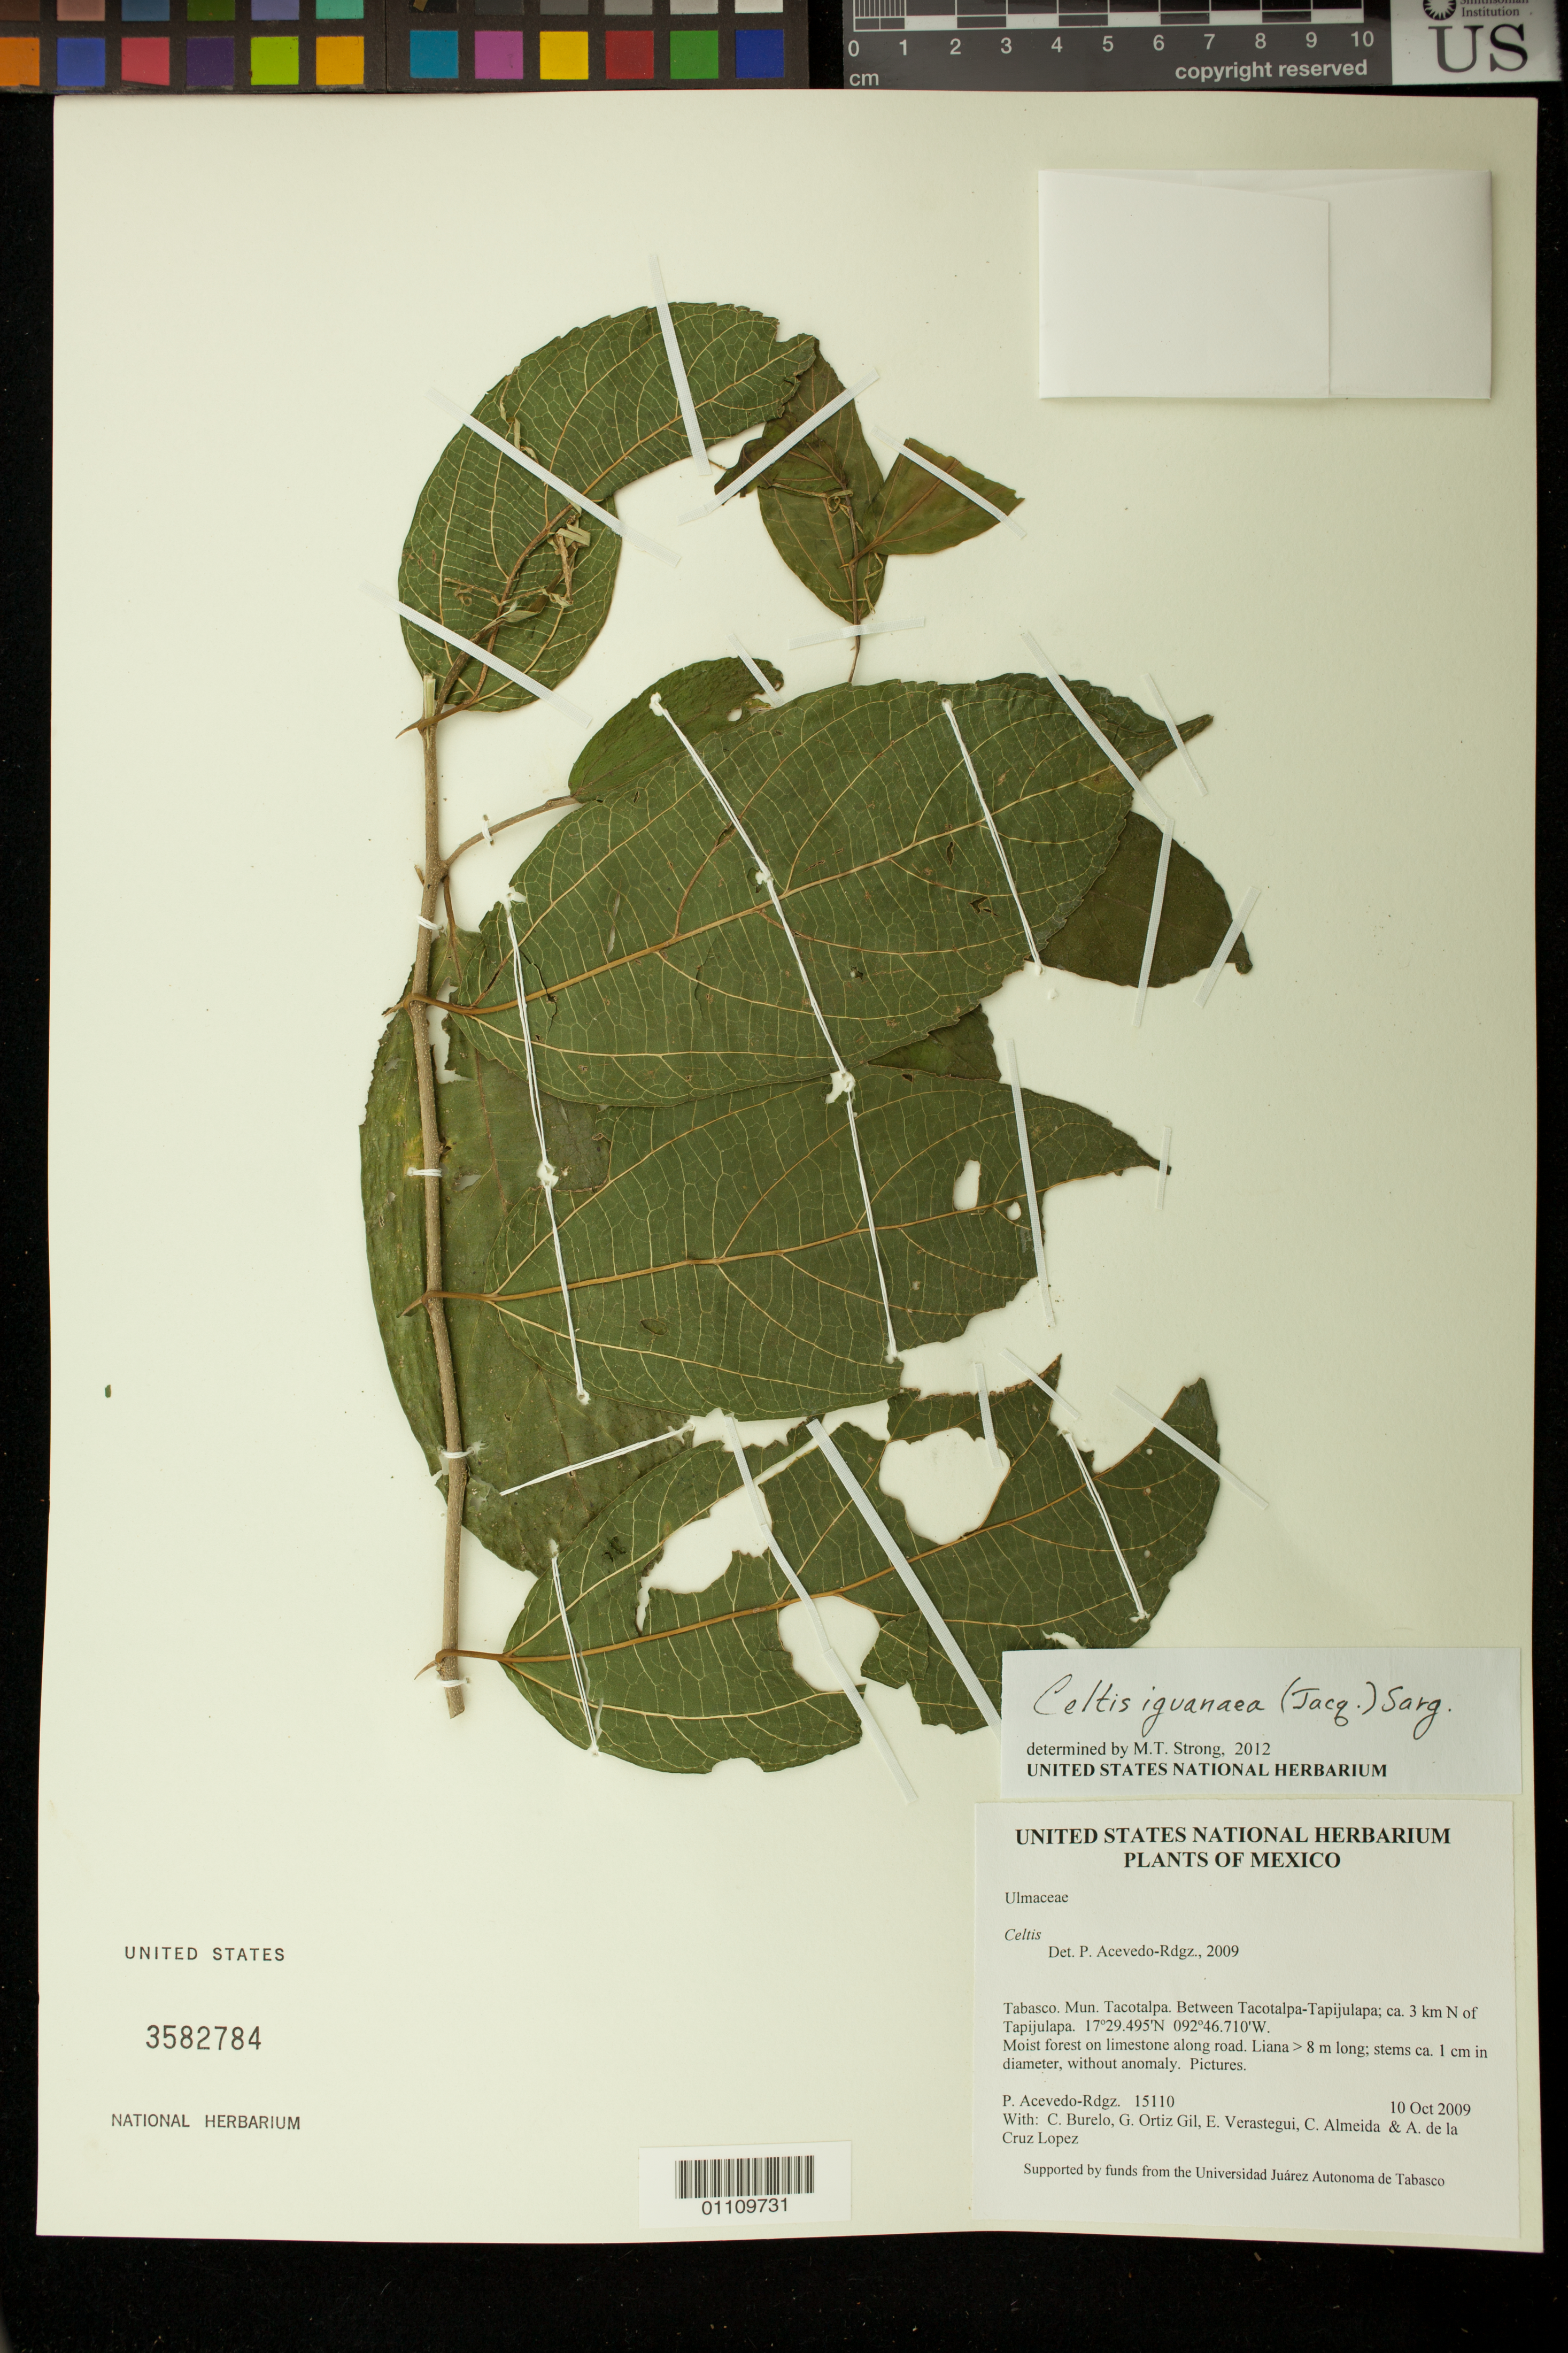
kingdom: Plantae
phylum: Tracheophyta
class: Magnoliopsida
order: Rosales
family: Cannabaceae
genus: Celtis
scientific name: Celtis iguanaea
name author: (Jacq.) Sarg.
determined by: Strong, M. T., (US), Smithsonian Institution - National Museum of Natural History (UNITED STATES)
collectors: P. Acevedo-Rodr., C. Burelo, G. Ortiz, E. Verastegui, C. Almeida & A. de la Cruz Lopez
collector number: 15110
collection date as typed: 10 Oct 2009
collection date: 2009-10-10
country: Mexico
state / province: Tabasco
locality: Mun. Tacotalpa. Between Tacotalpa-Tapijulapa; ca. 3 km N of Tapijulapa.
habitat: Moist forest on limestone along road.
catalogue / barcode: US 3582784